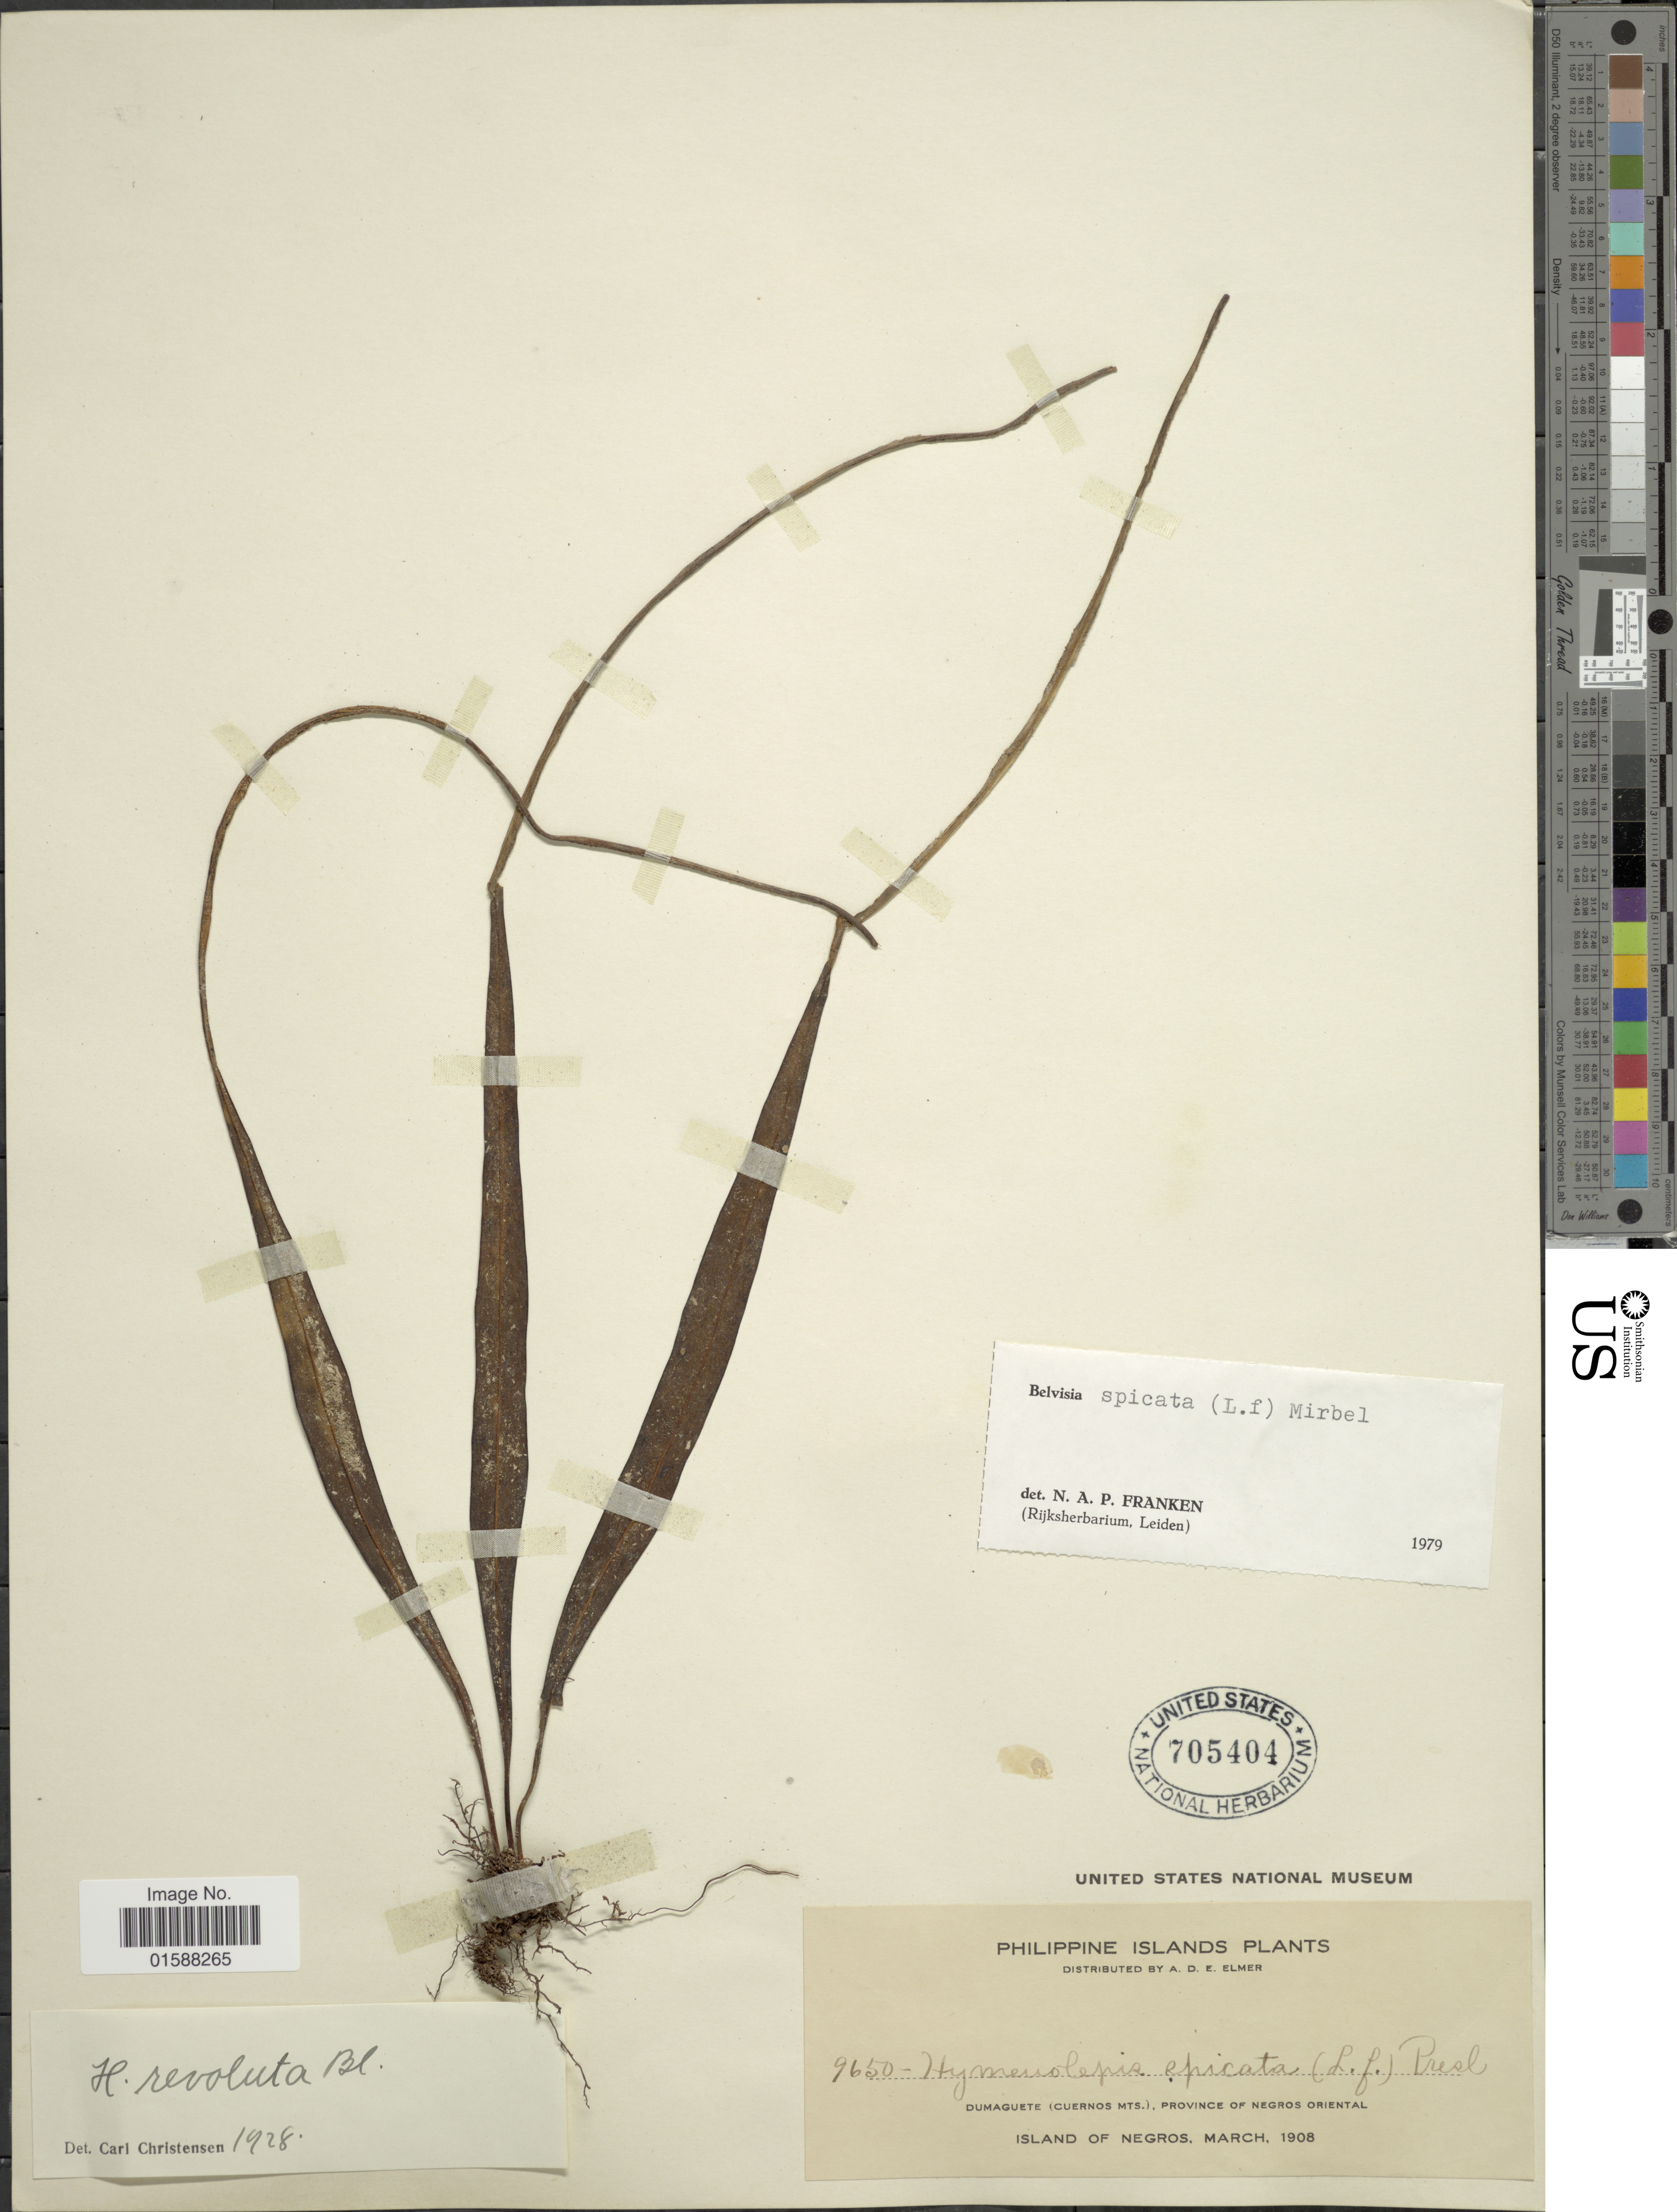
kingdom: Plantae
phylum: Tracheophyta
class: Polypodiopsida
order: Polypodiales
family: Polypodiaceae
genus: Lepisorus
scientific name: Lepisorus spicatus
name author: (L. f.) Li S. Wang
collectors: A. D. E. Elmer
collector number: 9650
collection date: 1908-03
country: Philippines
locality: Philippine Islands, Dumaguete (Cuernos Mts.), Province of Negros Oriental. Island of Negros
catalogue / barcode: US 705404